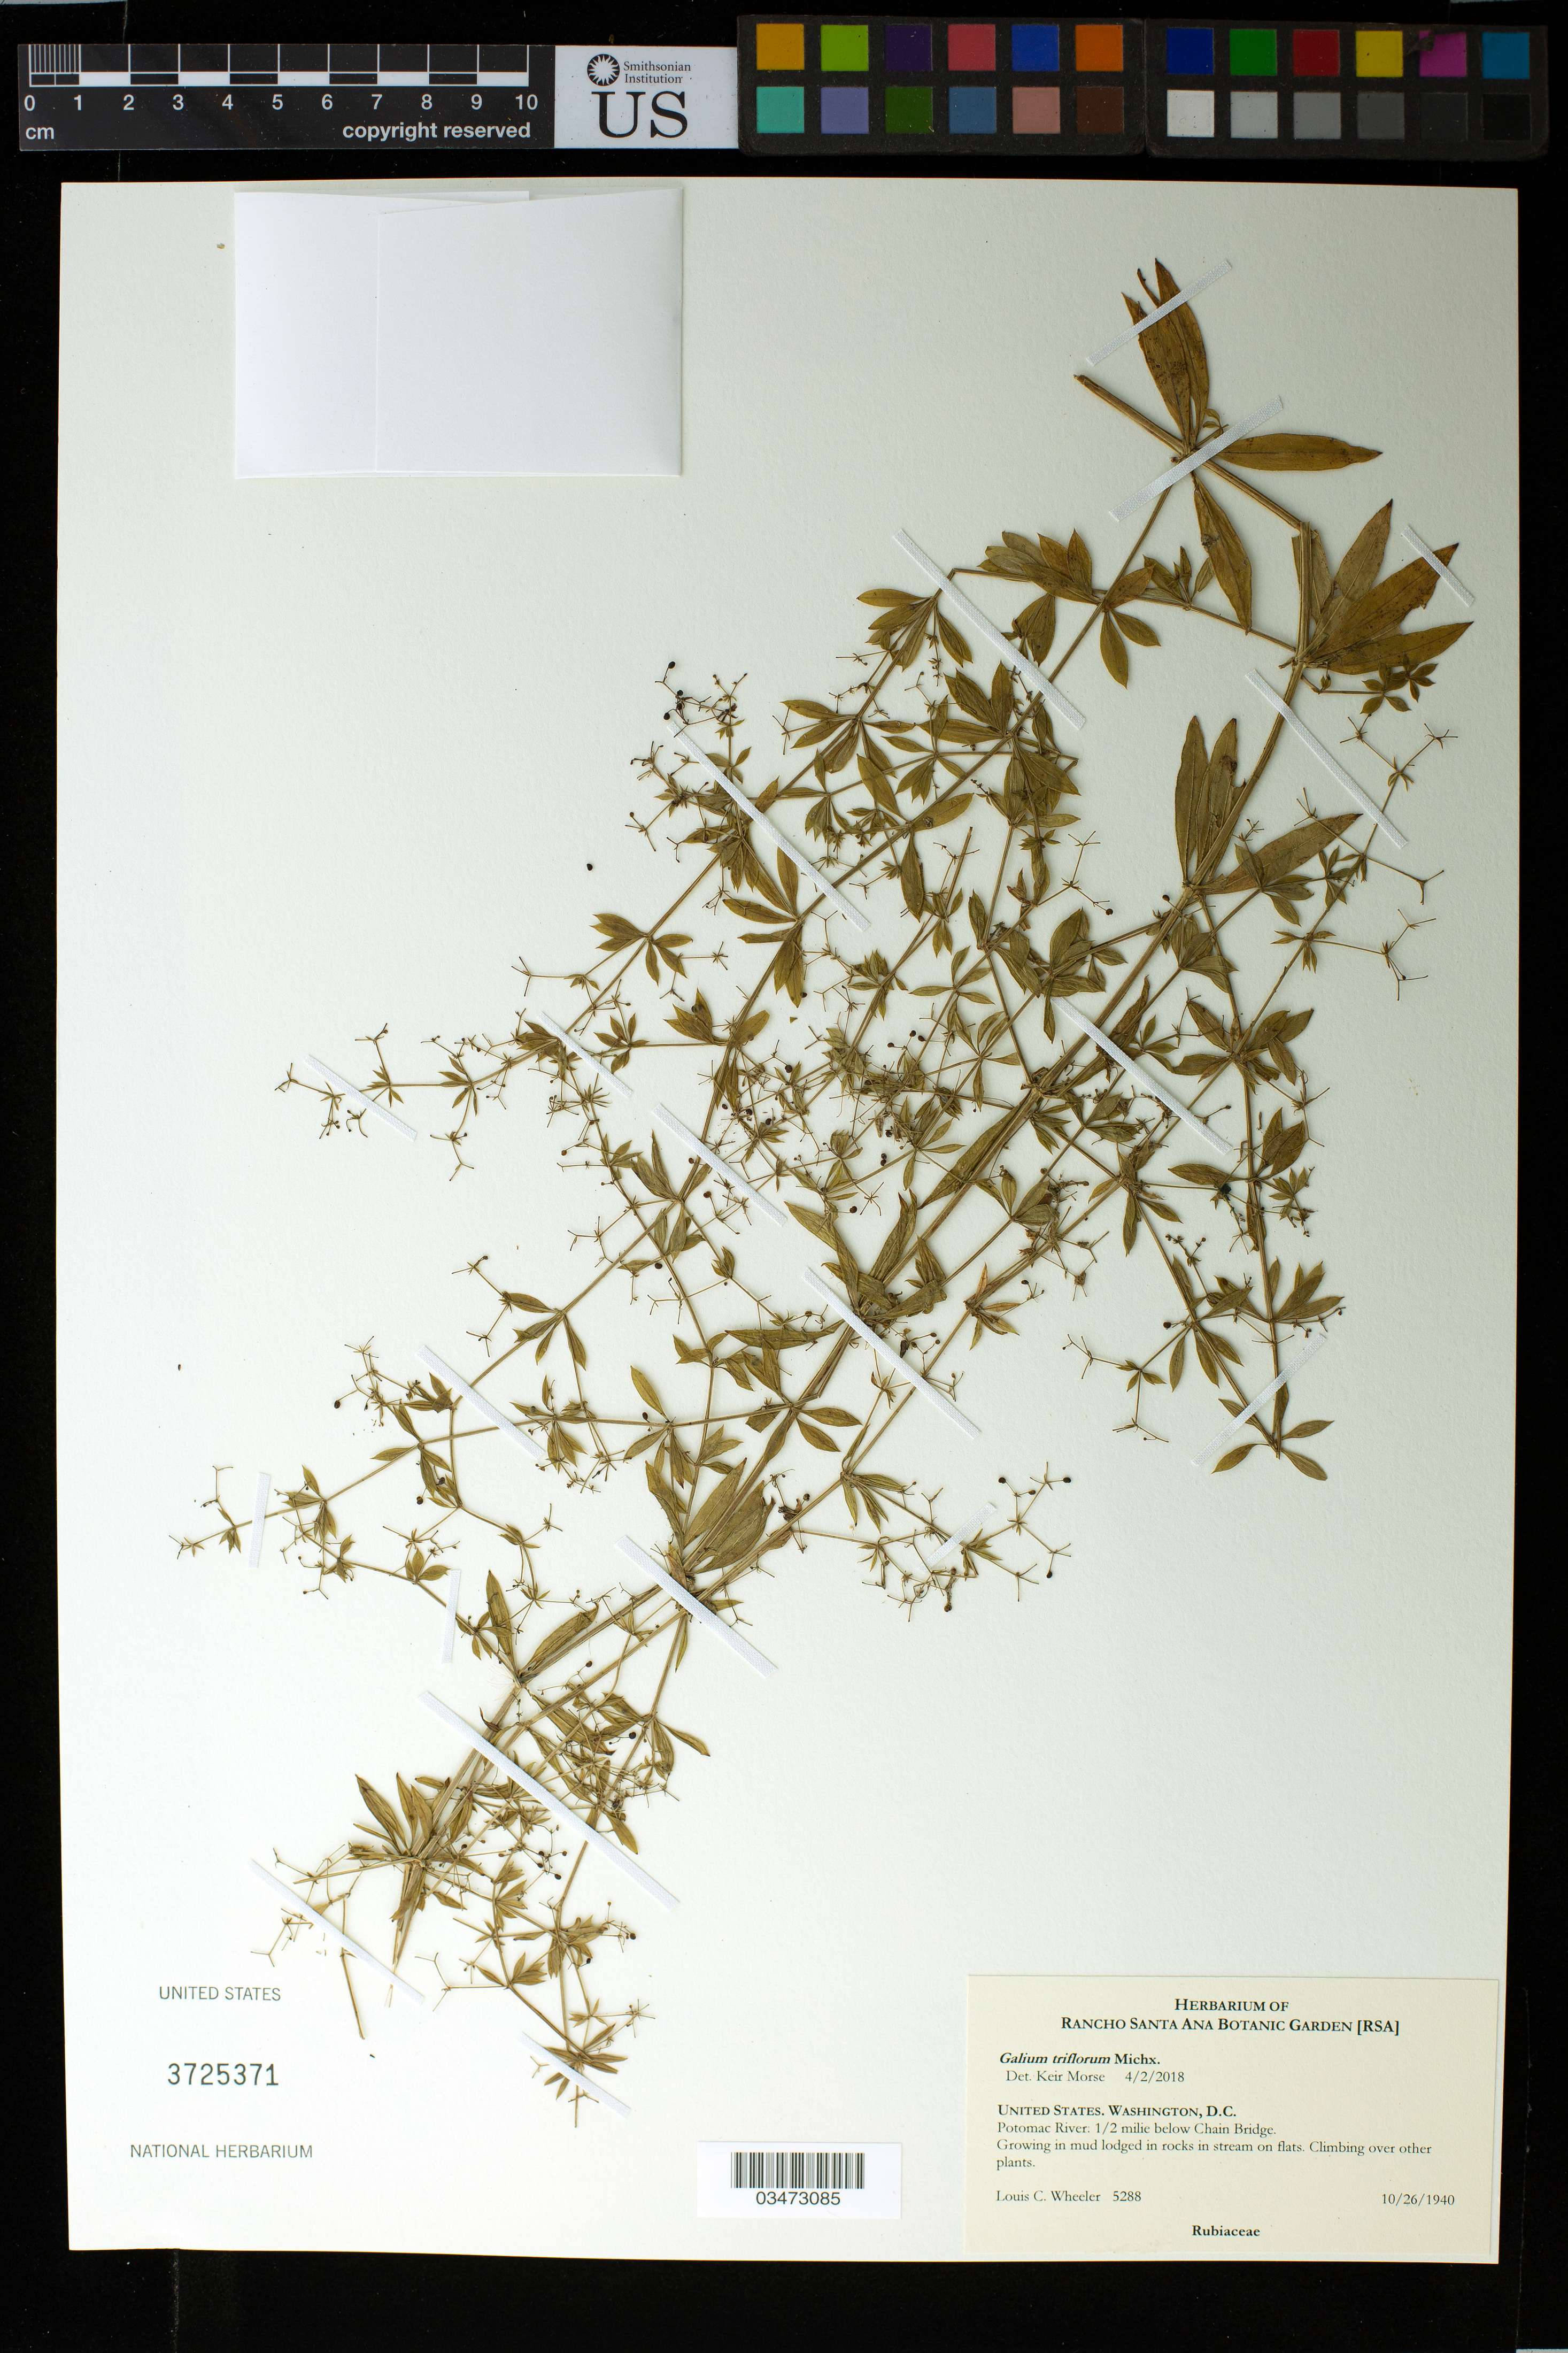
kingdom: Plantae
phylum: Tracheophyta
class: Magnoliopsida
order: Gentianales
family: Rubiaceae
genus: Galium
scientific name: Galium triflorum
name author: Michx.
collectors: L. C. Wheeler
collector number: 5288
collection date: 1940-10-26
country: United States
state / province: Washington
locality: Potomac River. 1/2 mile below Chain Bridge. Growing in mud lodged in rocks in stream on flats.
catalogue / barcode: US 3725371